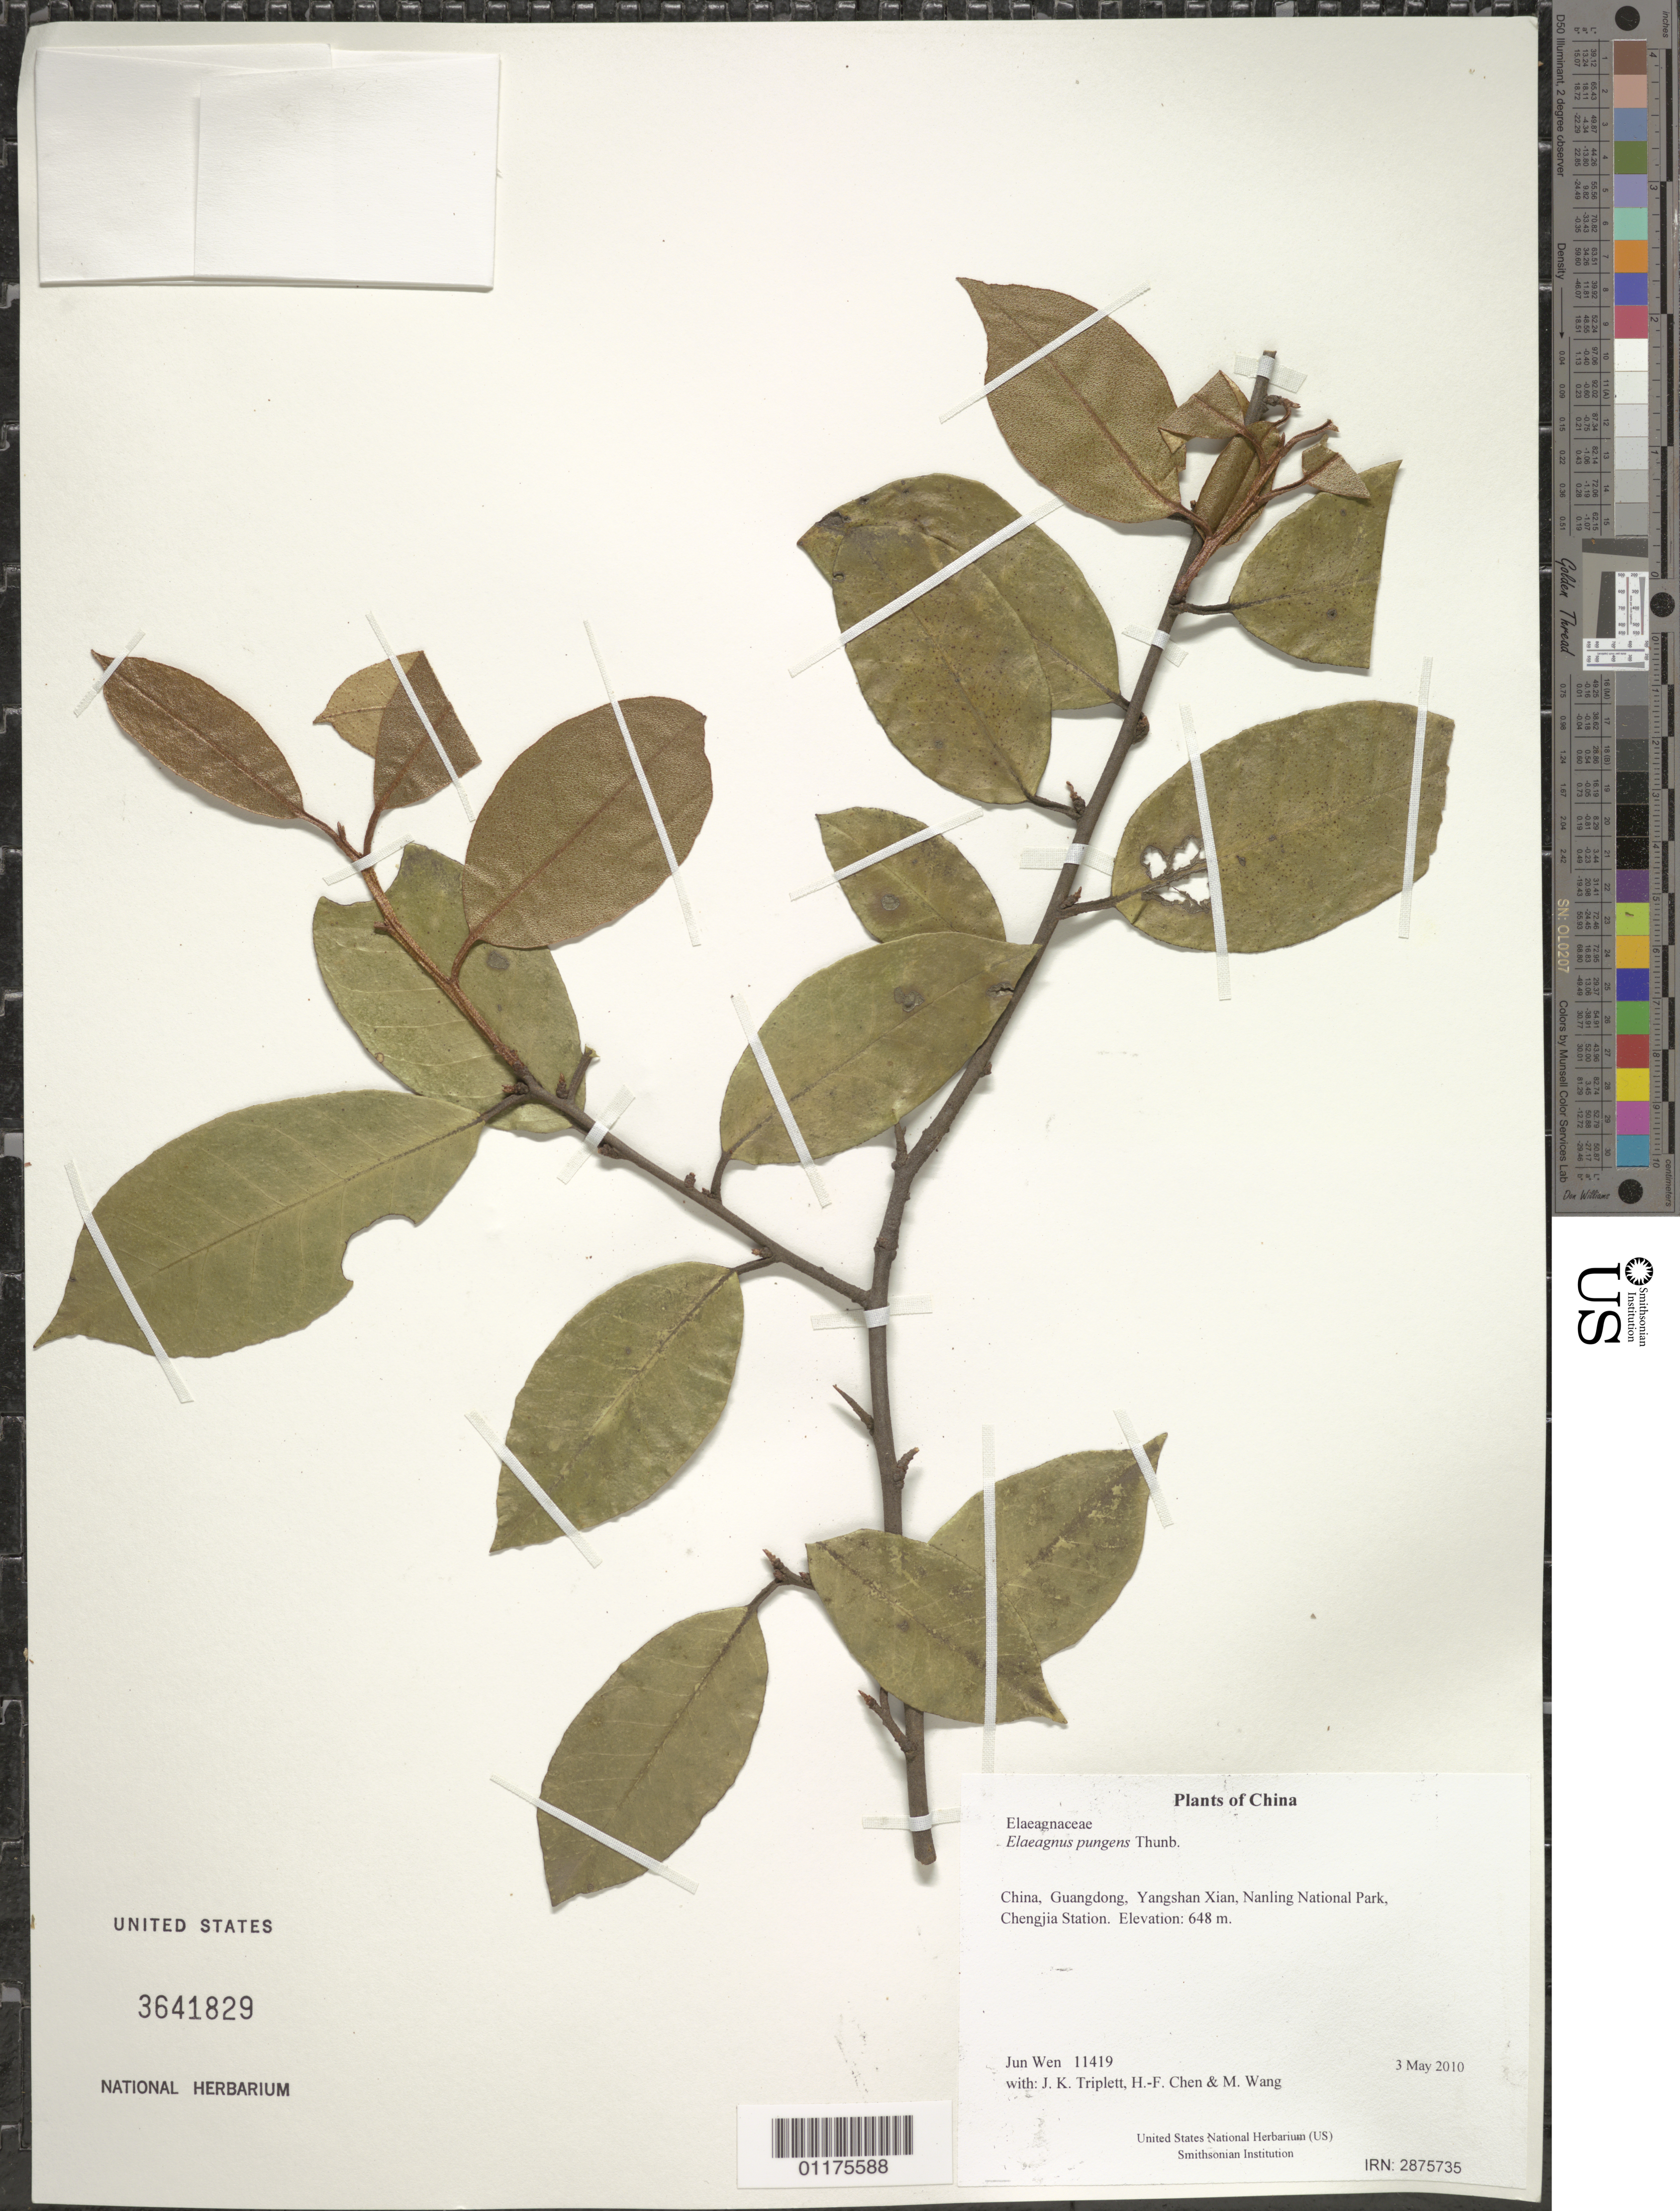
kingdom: Plantae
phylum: Tracheophyta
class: Magnoliopsida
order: Rosales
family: Elaeagnaceae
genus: Elaeagnus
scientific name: Elaeagnus pungens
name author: Thunb.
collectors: J. Wen, J. K. Triplett, H.-F. Chen & M. Wang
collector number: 11419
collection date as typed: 3 May 2010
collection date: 2010-05-03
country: China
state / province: Guangdong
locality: Yangshan Xian, Nanling National Park, Chengjia Station.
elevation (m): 648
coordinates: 24 45.624 N, 112 53.497 E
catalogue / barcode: US 3641829